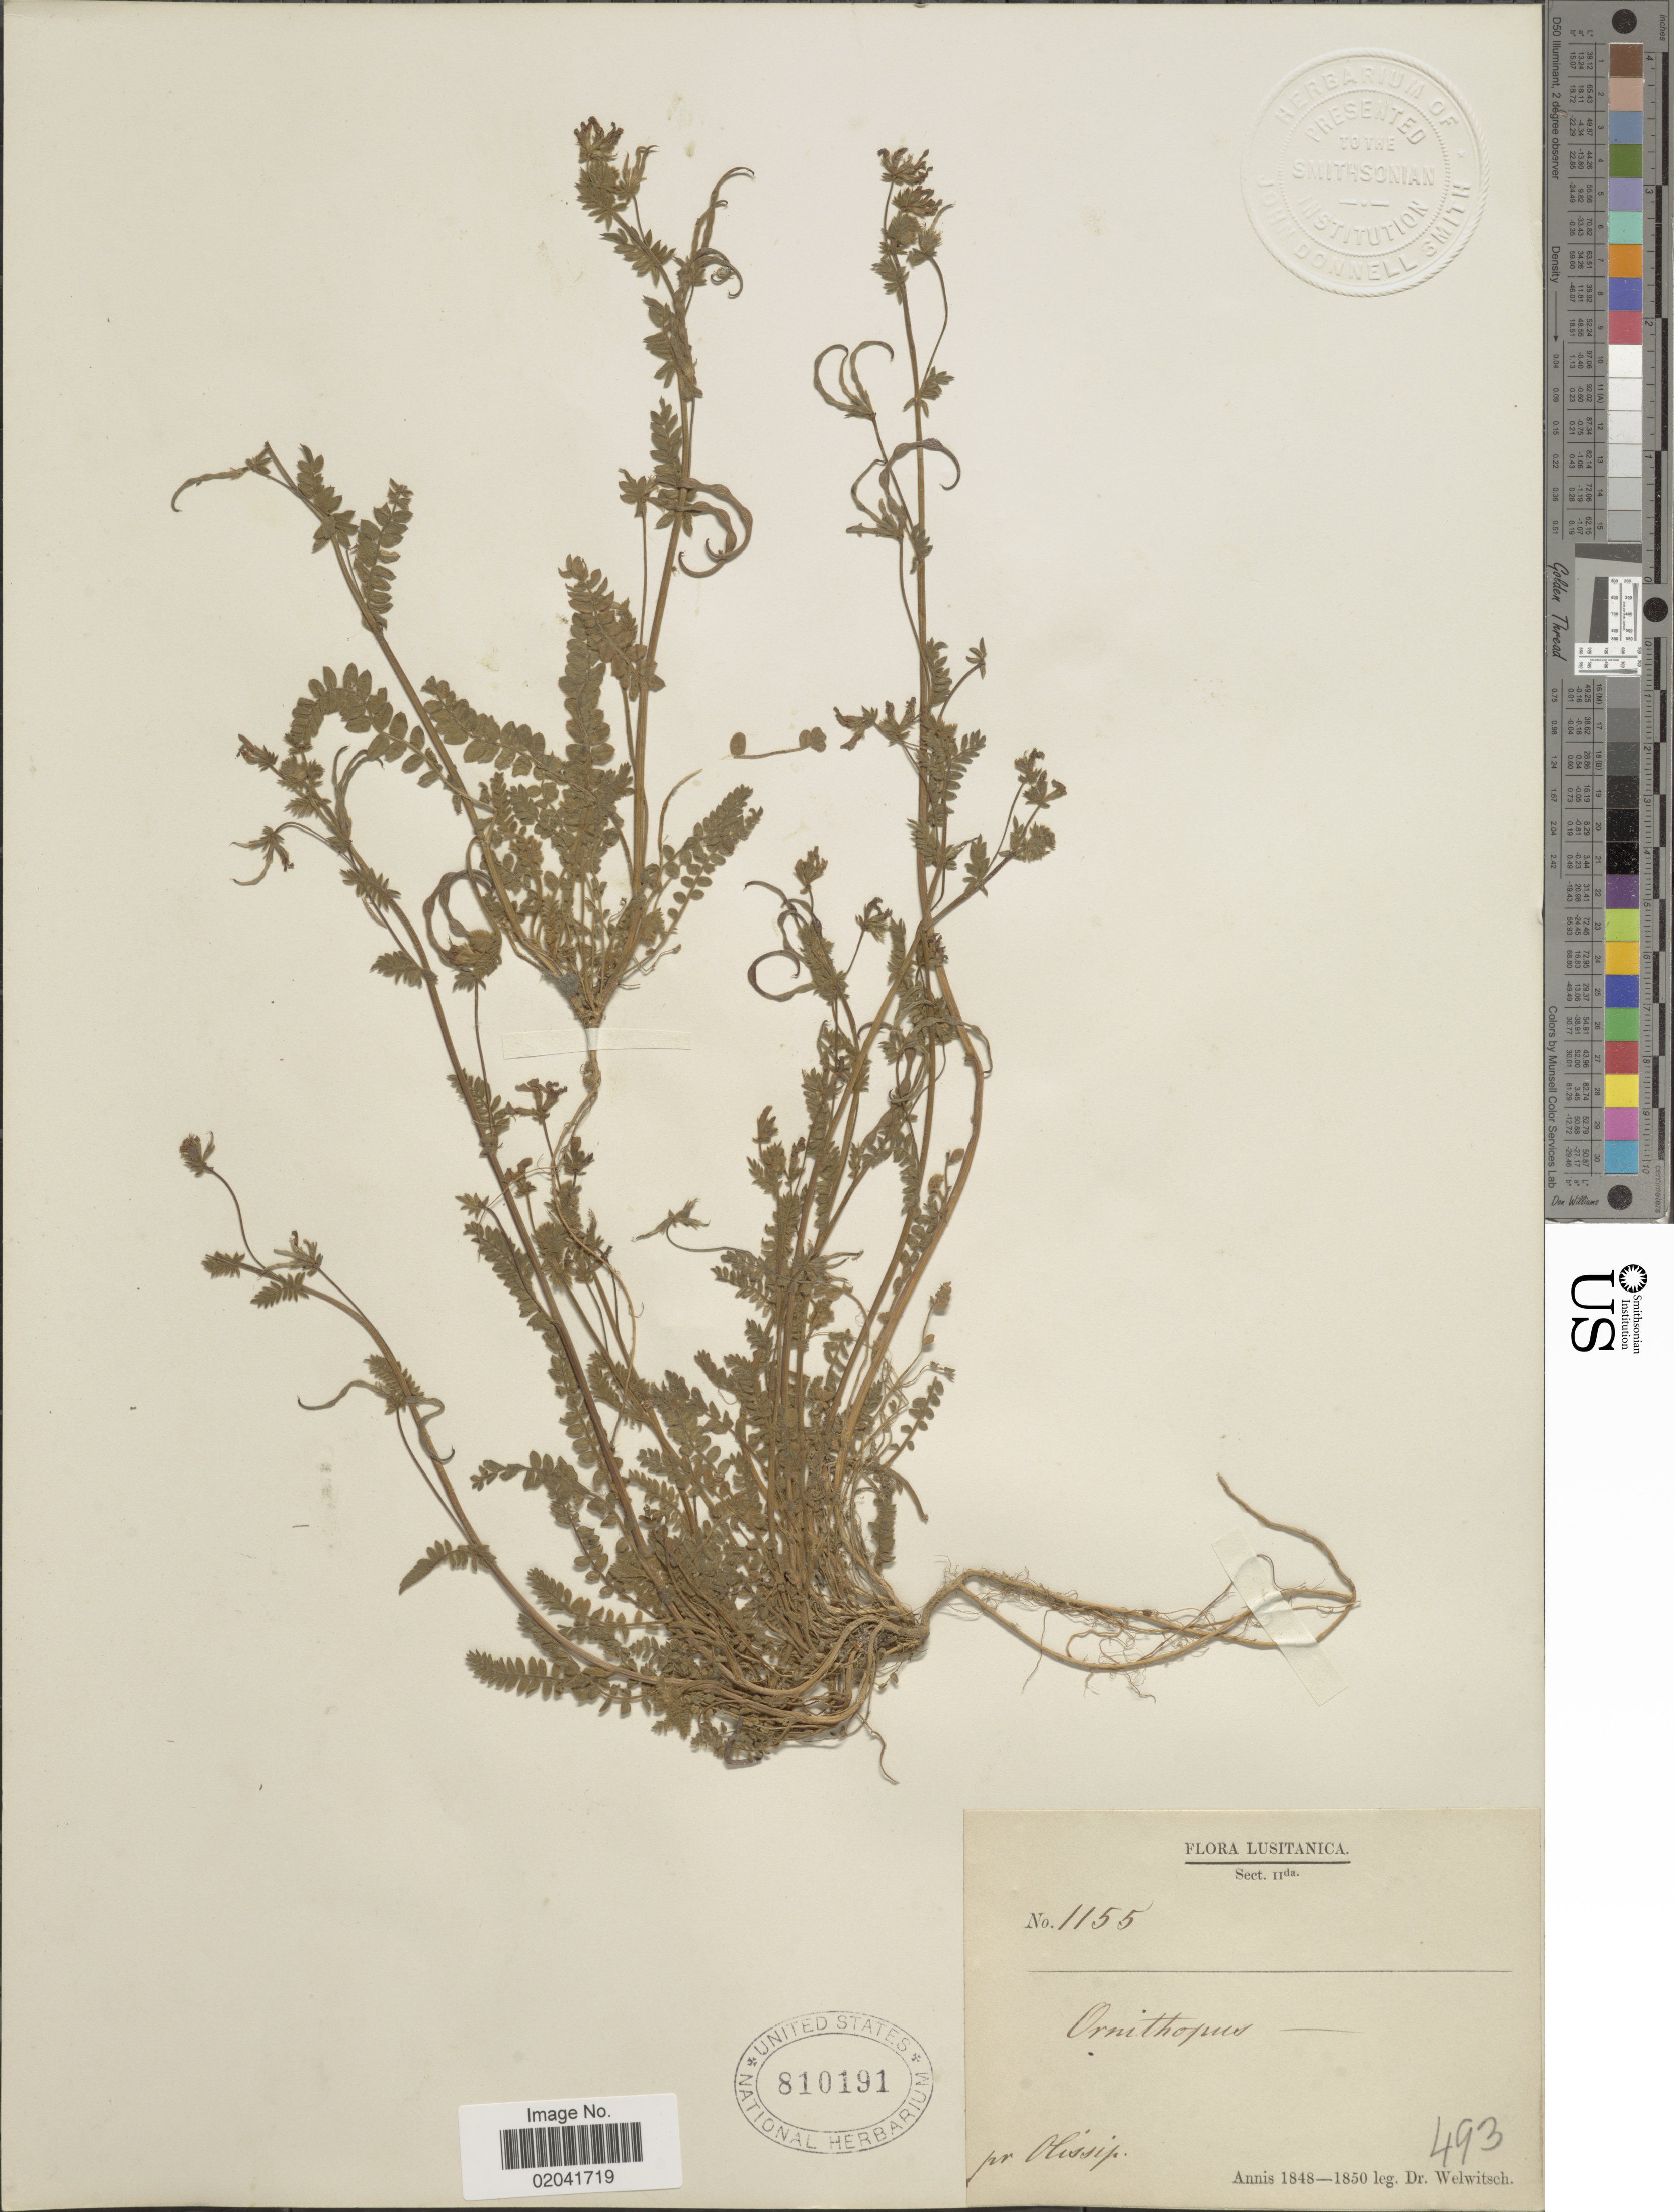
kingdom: Plantae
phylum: Tracheophyta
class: Magnoliopsida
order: Fabales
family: Fabaceae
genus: Ornithopus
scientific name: Ornithopus sp.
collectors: -. Welwitsch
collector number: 1155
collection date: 1848/1850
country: Portugal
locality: Lusitanica, pr. Obissip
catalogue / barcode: US 810191